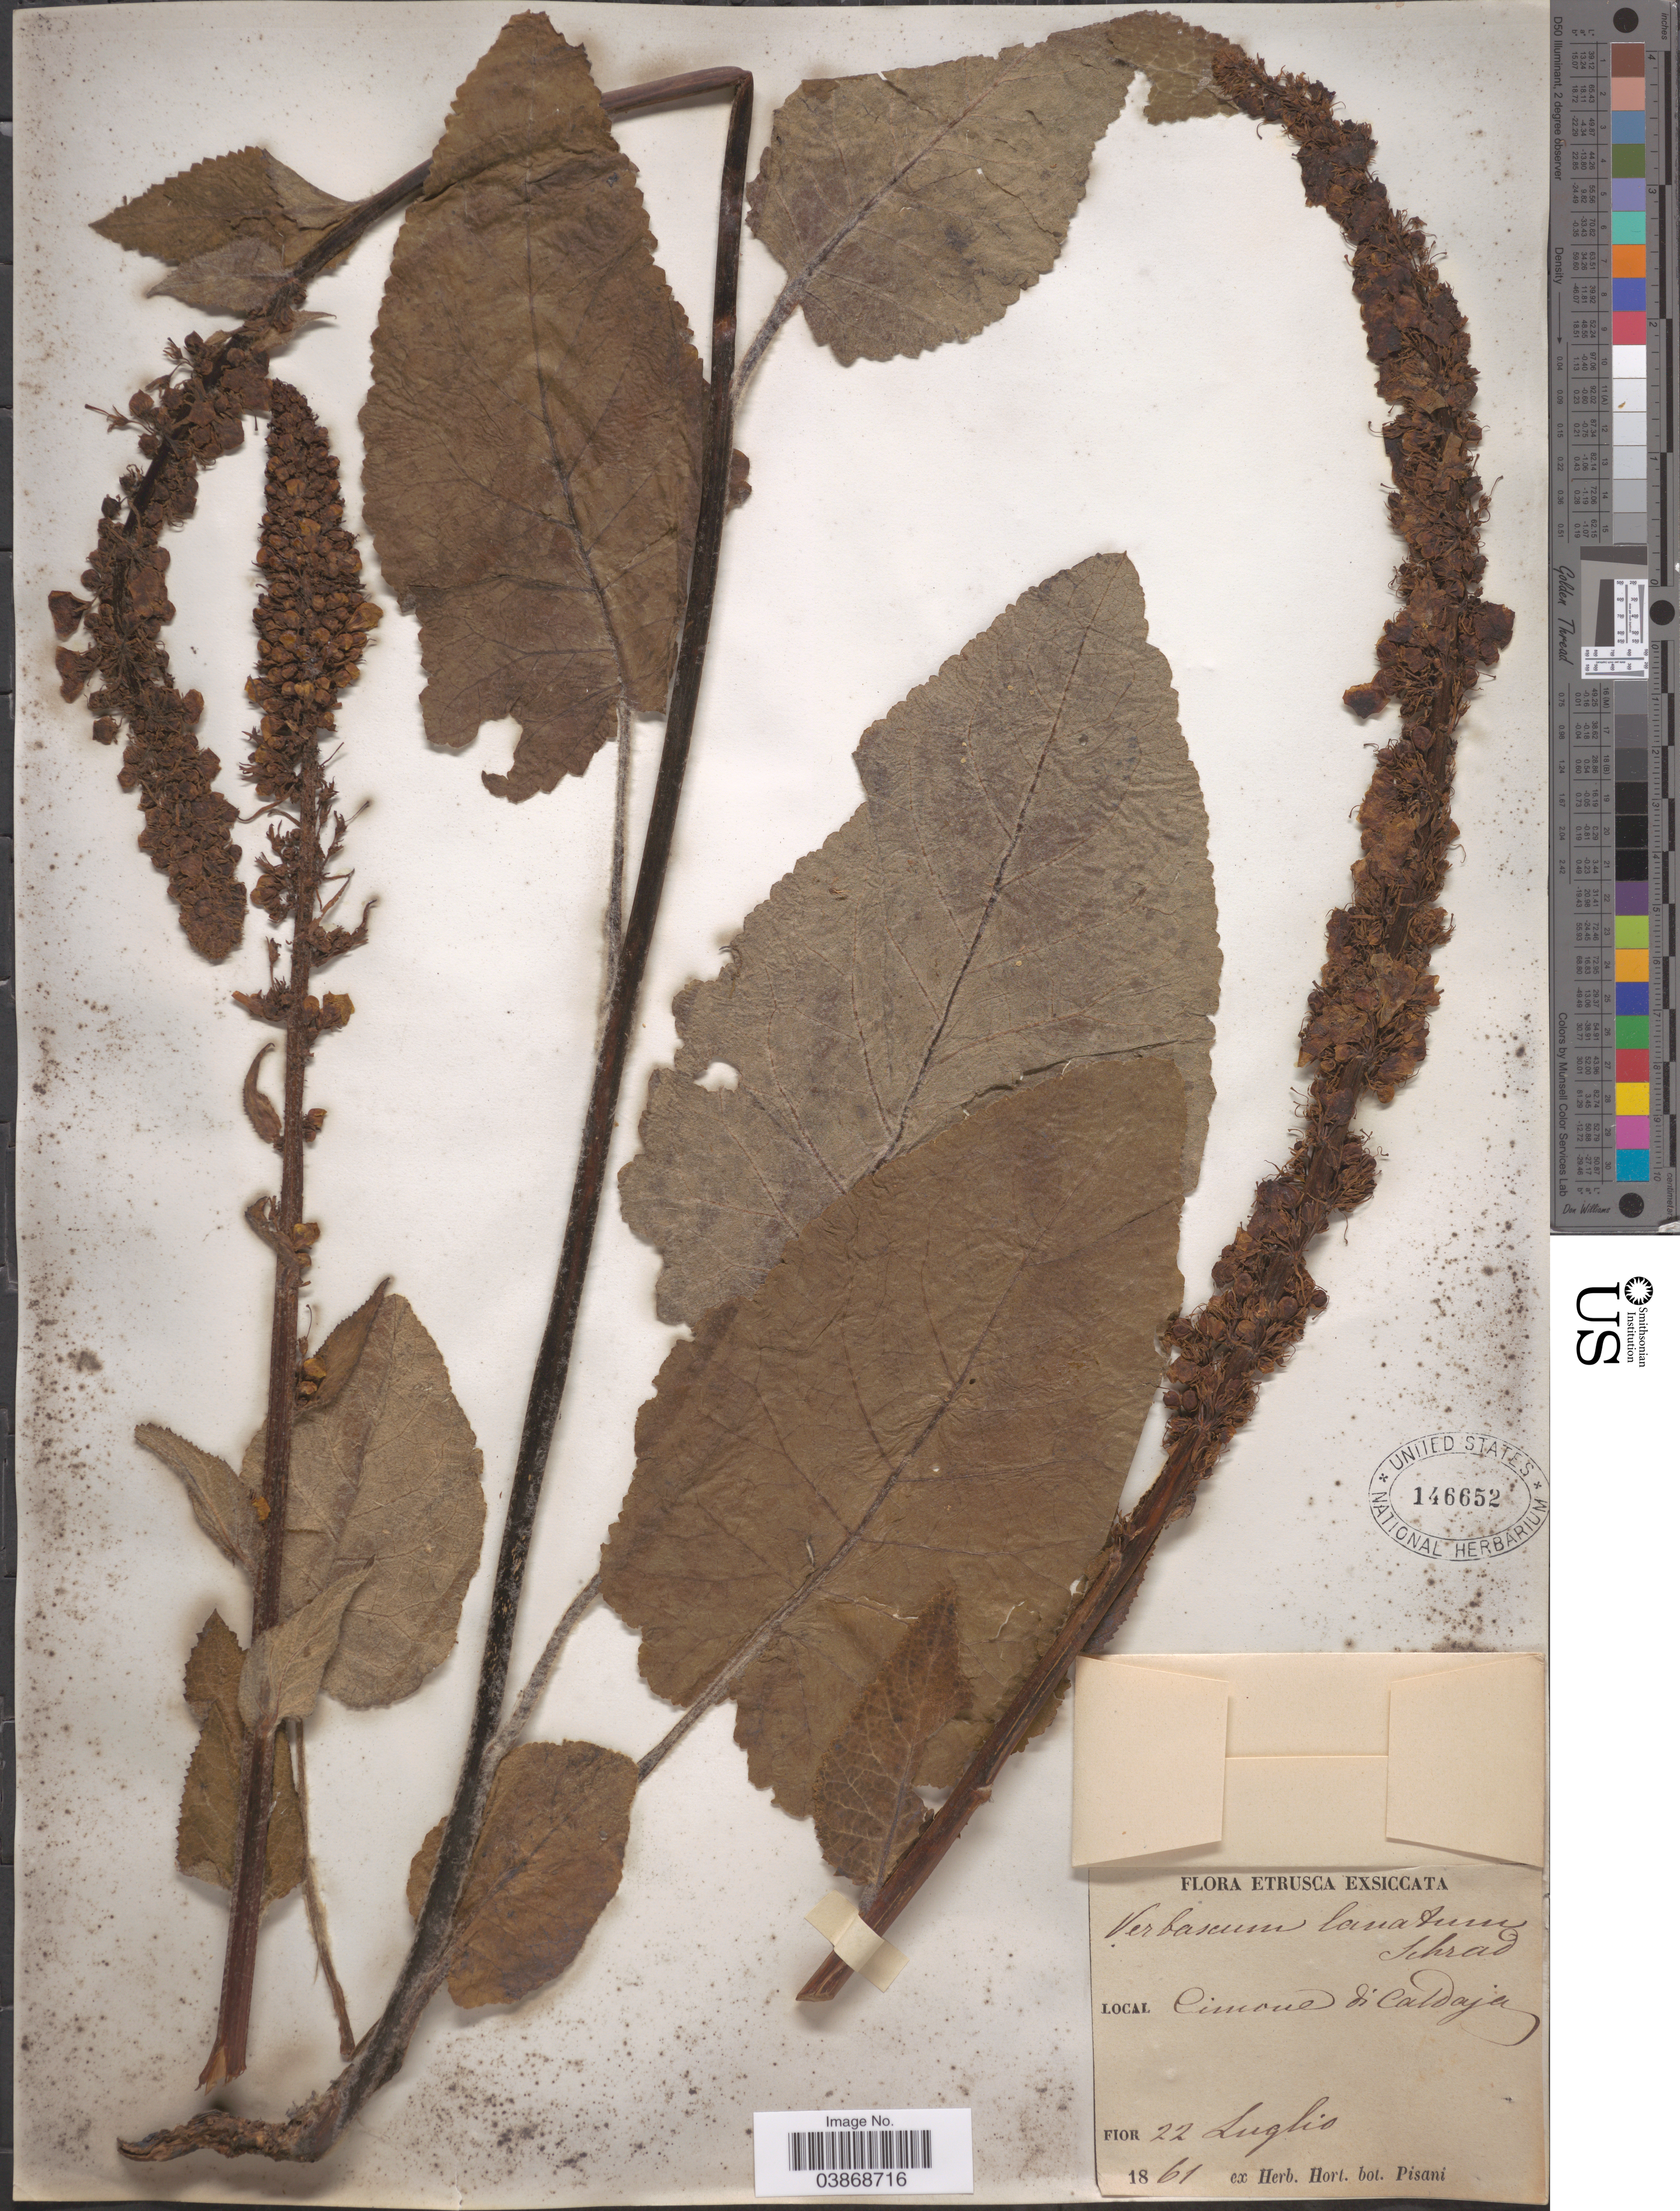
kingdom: Plantae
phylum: Tracheophyta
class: Magnoliopsida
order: Lamiales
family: Scrophulariaceae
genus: Verbascum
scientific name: Verbascum lanatum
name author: Schrad.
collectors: ex herb. Hort. Bot. Pisani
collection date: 1861-07-22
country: France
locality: Cimone di Caldaja.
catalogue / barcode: US 146652